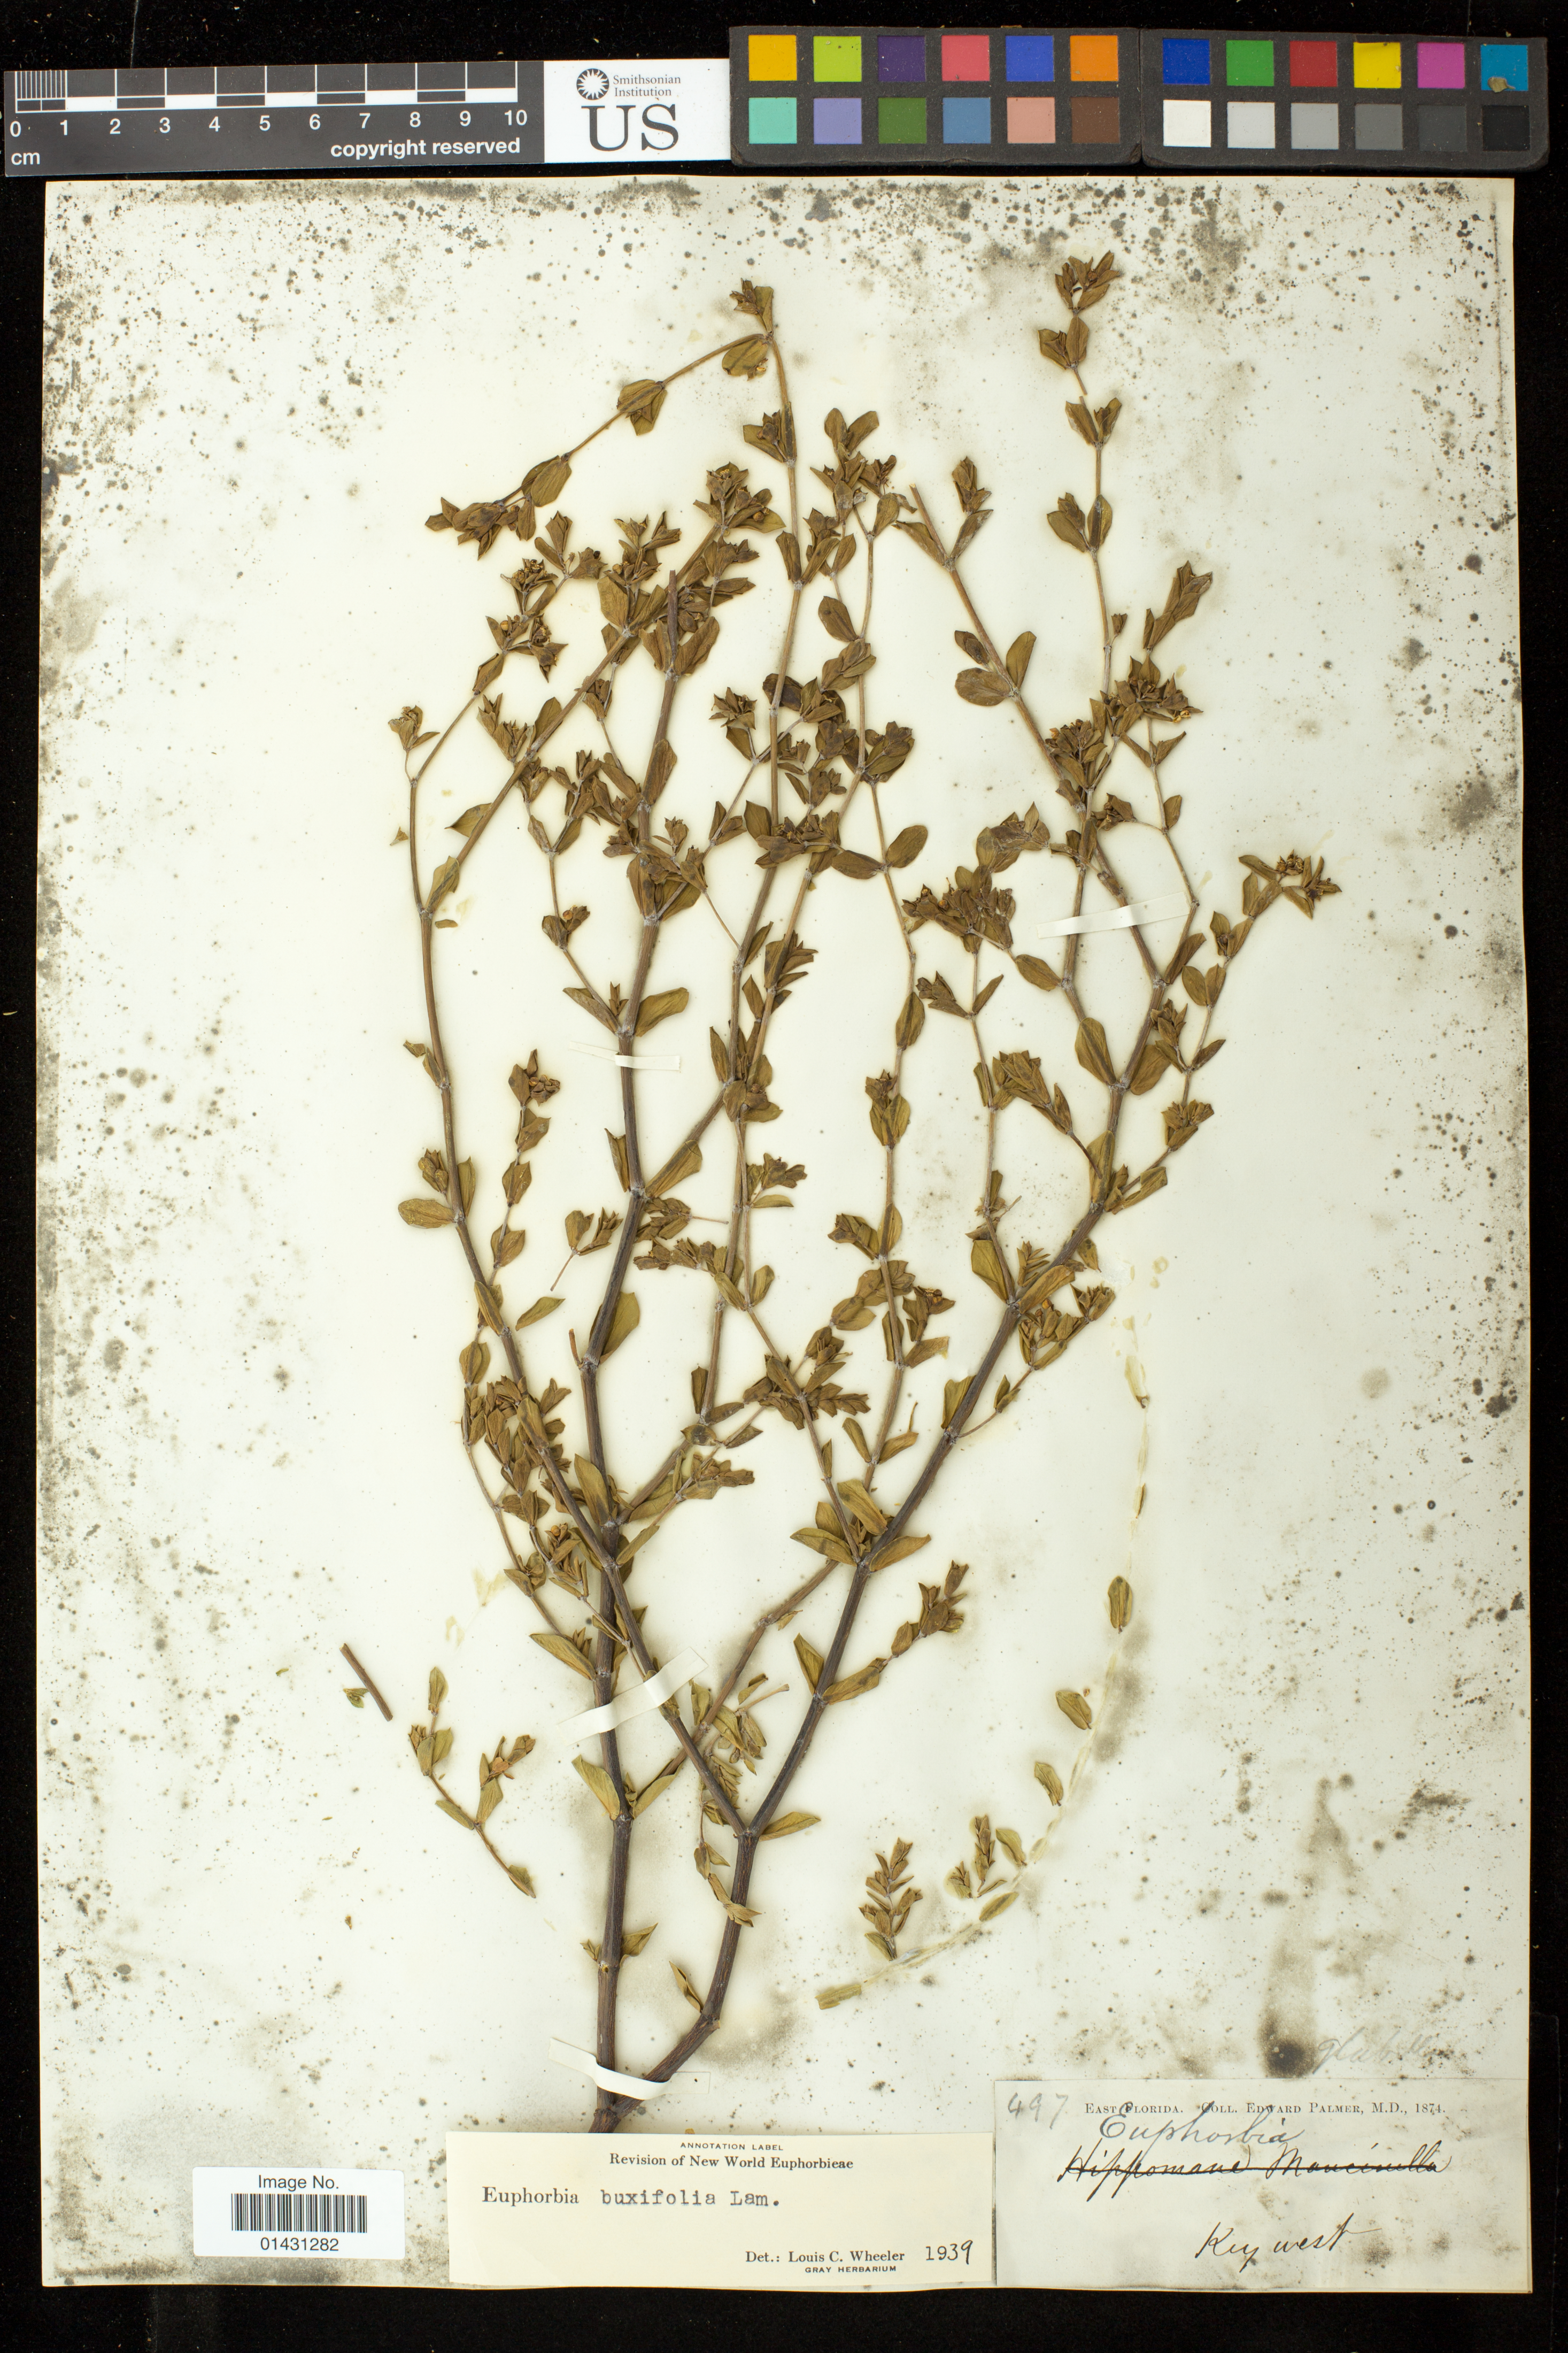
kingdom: Plantae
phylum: Tracheophyta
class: Magnoliopsida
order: Malpighiales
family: Euphorbiaceae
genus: Euphorbia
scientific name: Euphorbia mesembryanthemifolia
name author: Jacq.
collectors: E. Palmer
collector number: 497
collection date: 1874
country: United States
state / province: Florida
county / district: Monroe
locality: Key West